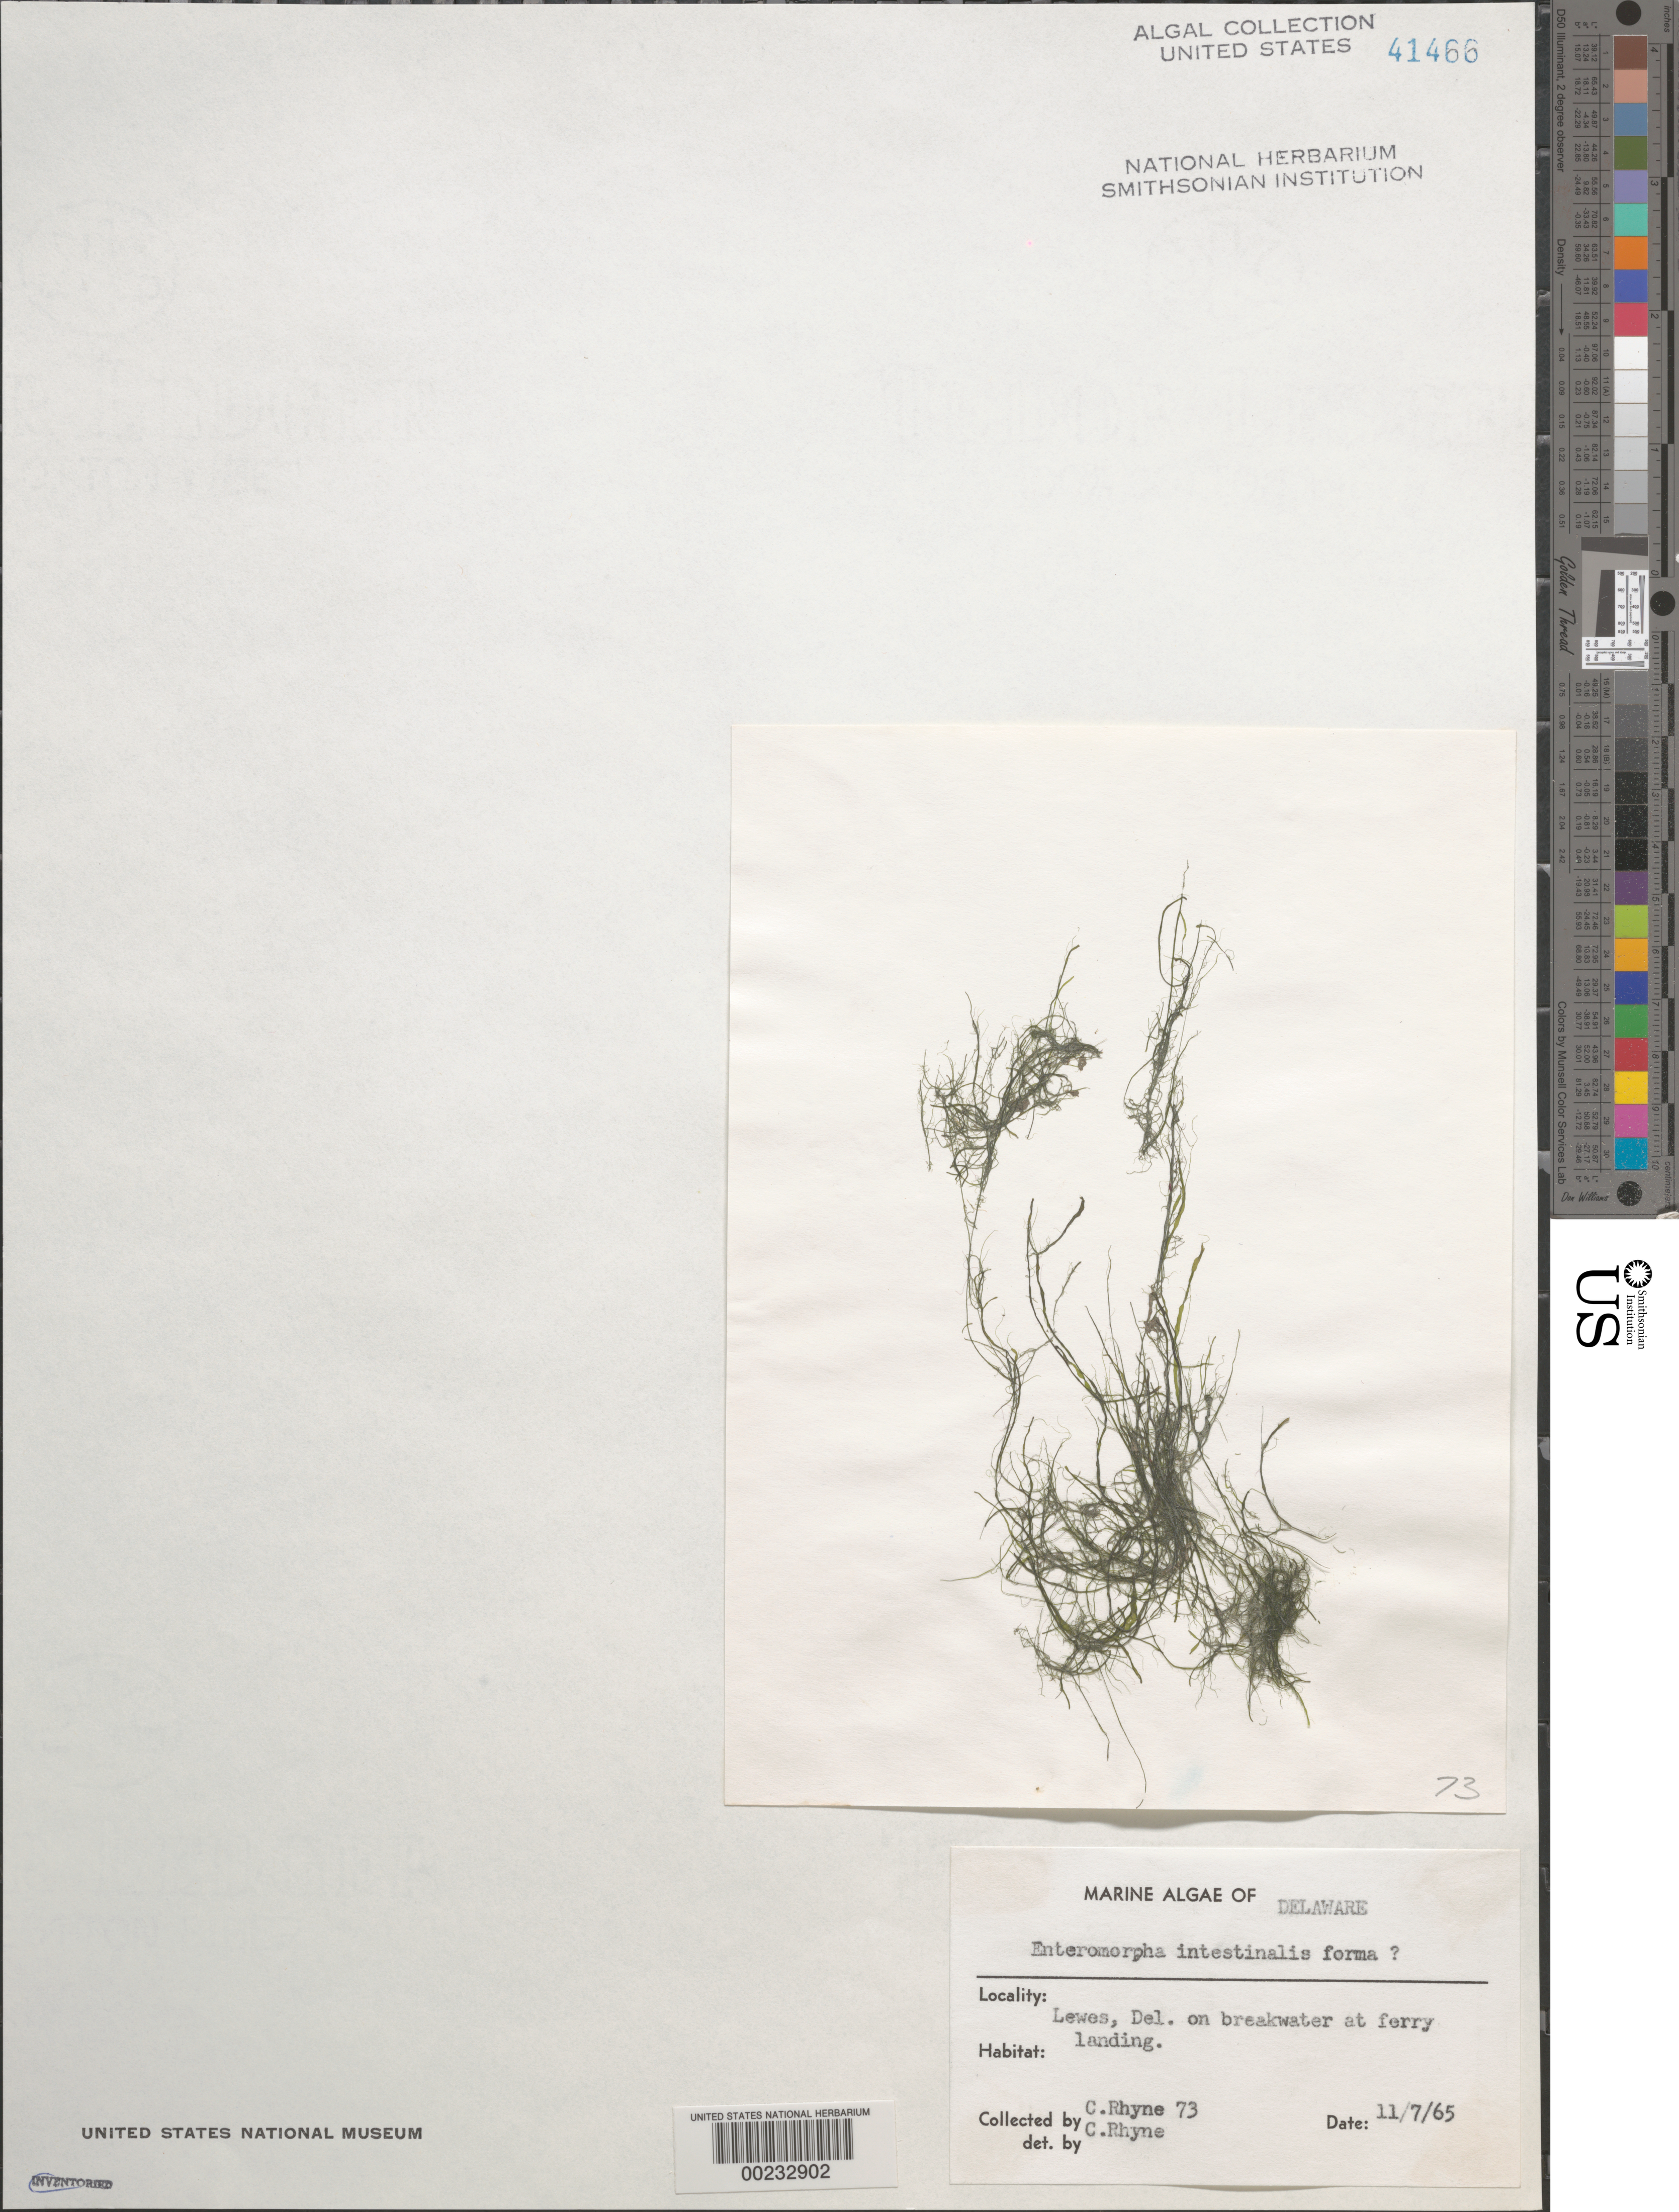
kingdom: Plantae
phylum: Chlorophyta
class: Ulvophyceae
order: Ulvales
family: Ulvaceae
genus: Ulva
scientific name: Ulva intestinalis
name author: L.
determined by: Algae name updating Project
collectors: C. Rhyne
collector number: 73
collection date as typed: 07 Nov 1965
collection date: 1965-11-07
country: United States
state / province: Delaware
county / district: Sussex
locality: Lewes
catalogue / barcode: US 41466